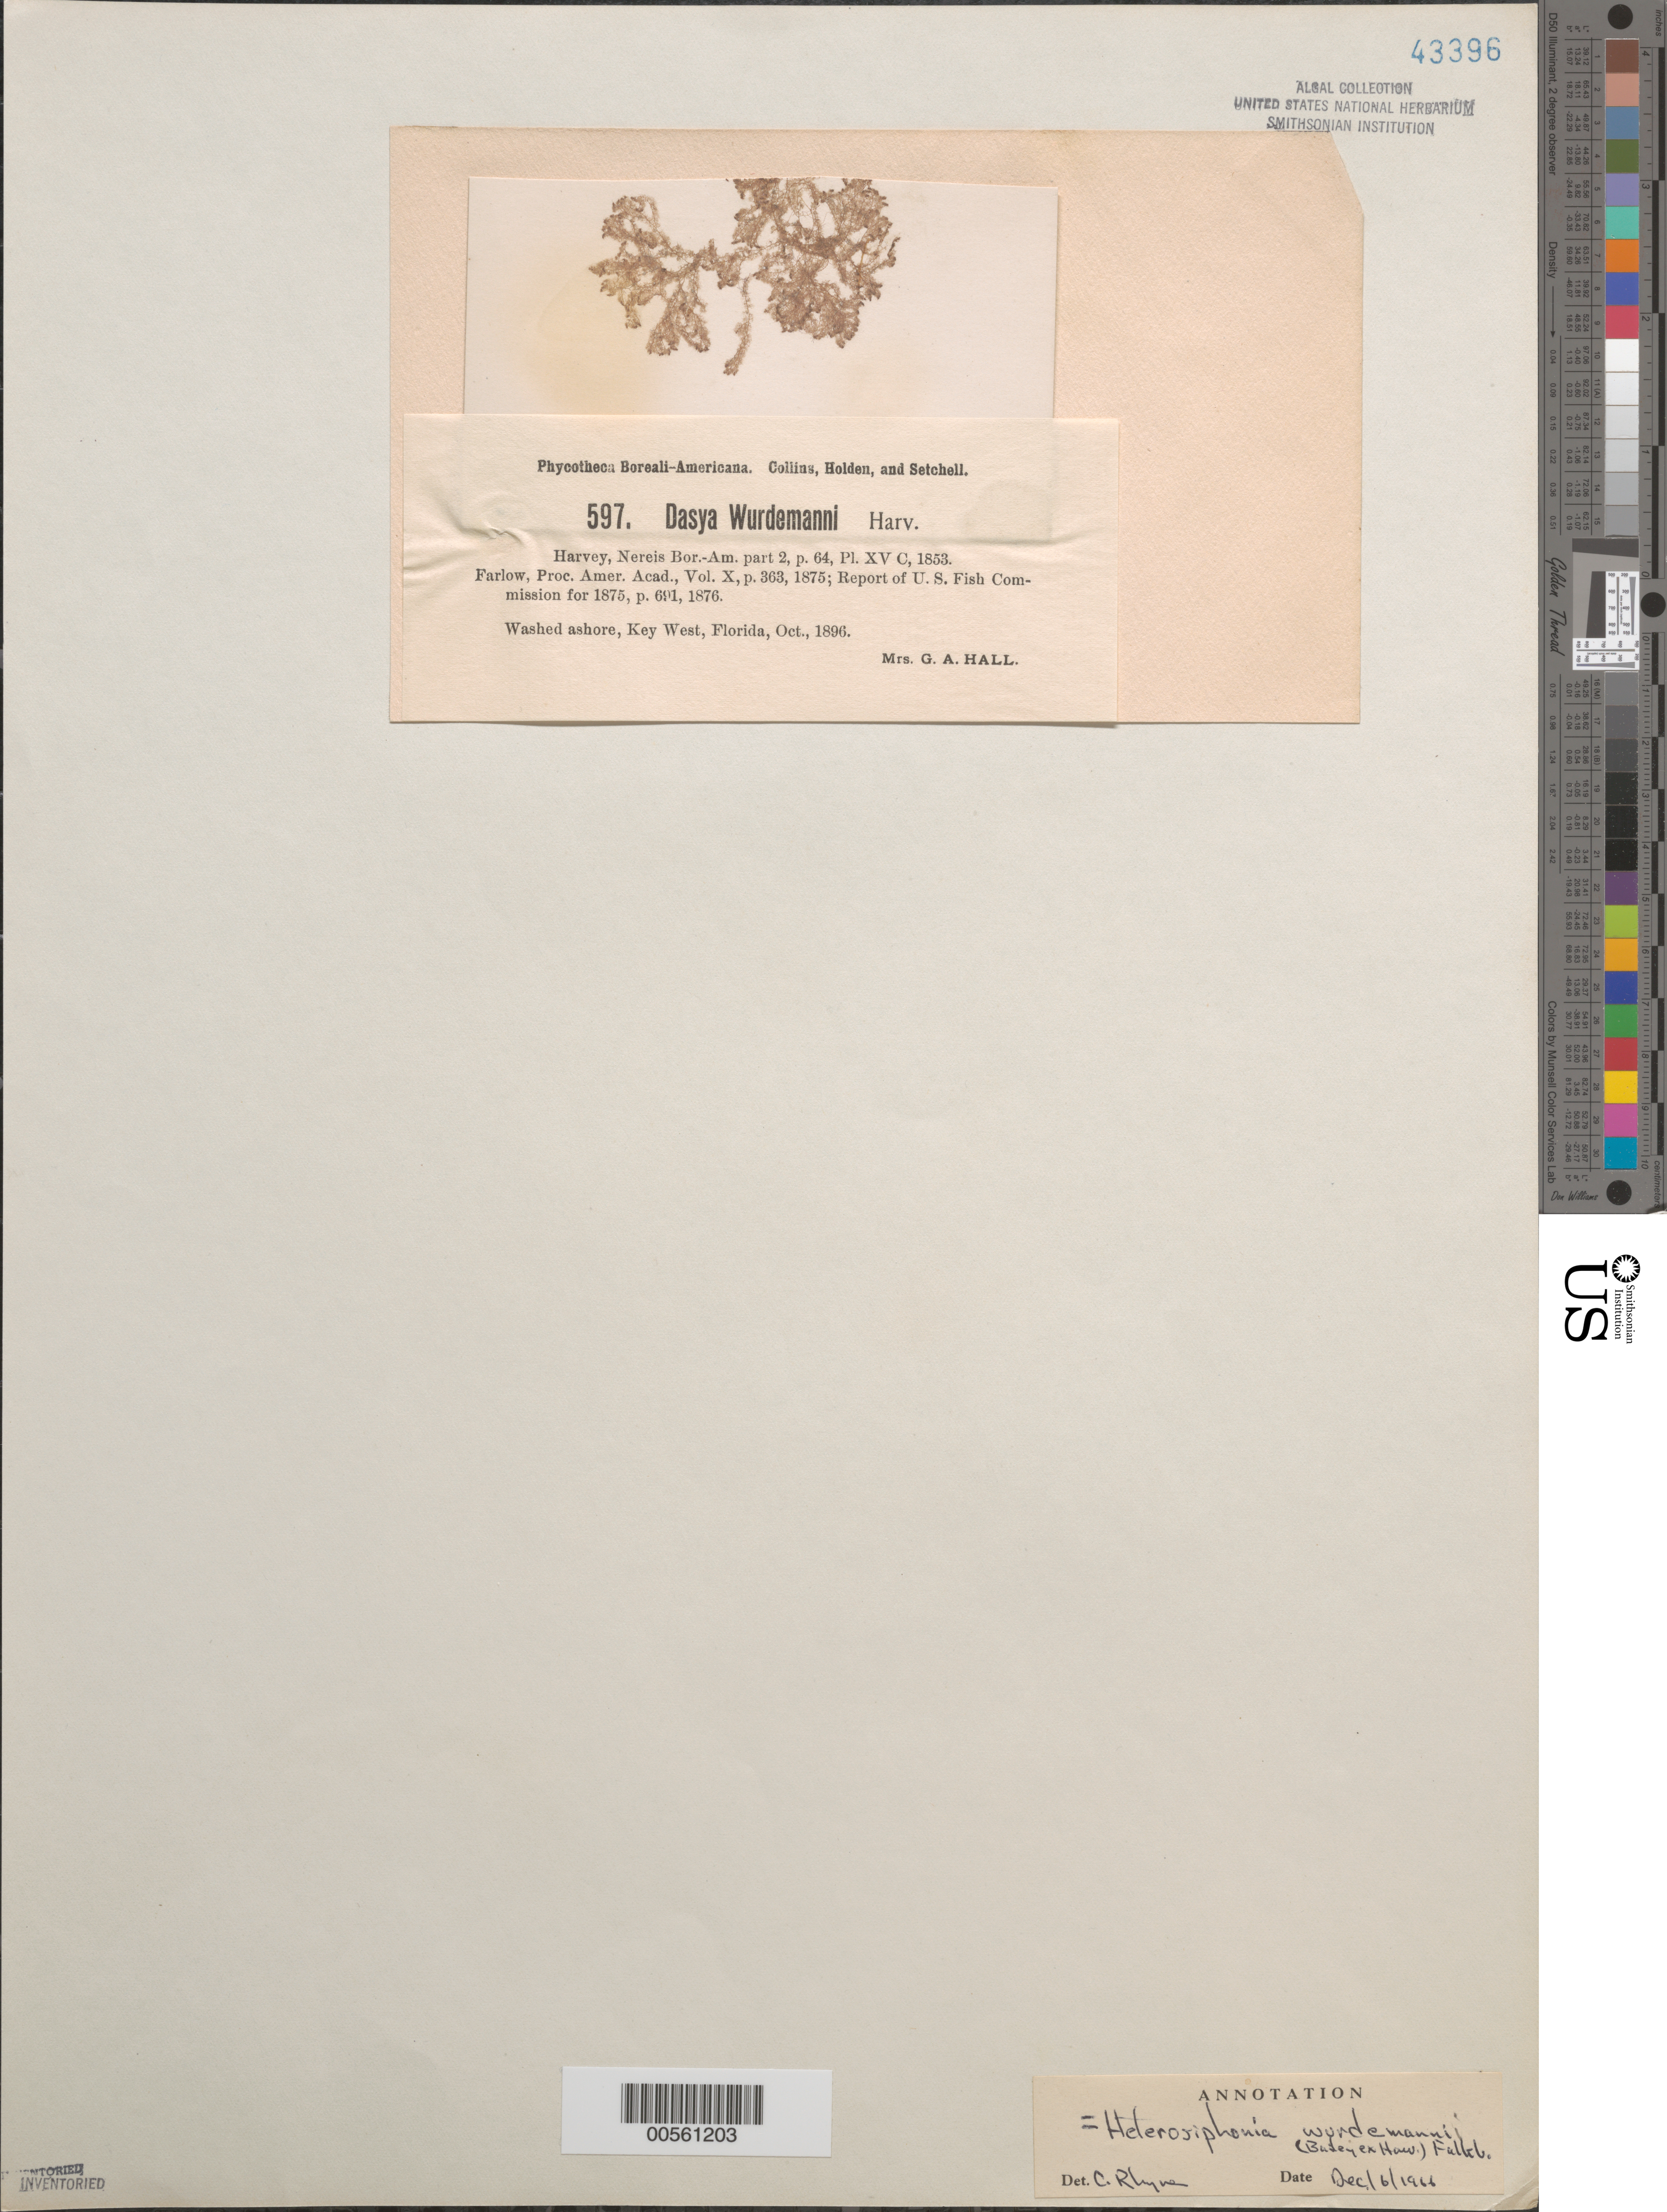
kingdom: Plantae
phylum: Rhodophyta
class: Florideophyceae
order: Ceramiales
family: Dasyaceae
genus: Heterosiphonia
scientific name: Heterosiphonia crispella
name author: (C. Agardh) M.J. Wynne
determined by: Algae name updating Project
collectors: Mrs. Hall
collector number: PB-A 597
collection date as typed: Oct 1896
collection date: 1896-10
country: United States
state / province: Florida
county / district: Monroe County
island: Key West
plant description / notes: Collins, Holden & Setchell, Phycotheca Boreali-Americana, as Dasya wurdemanni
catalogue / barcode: US 43396